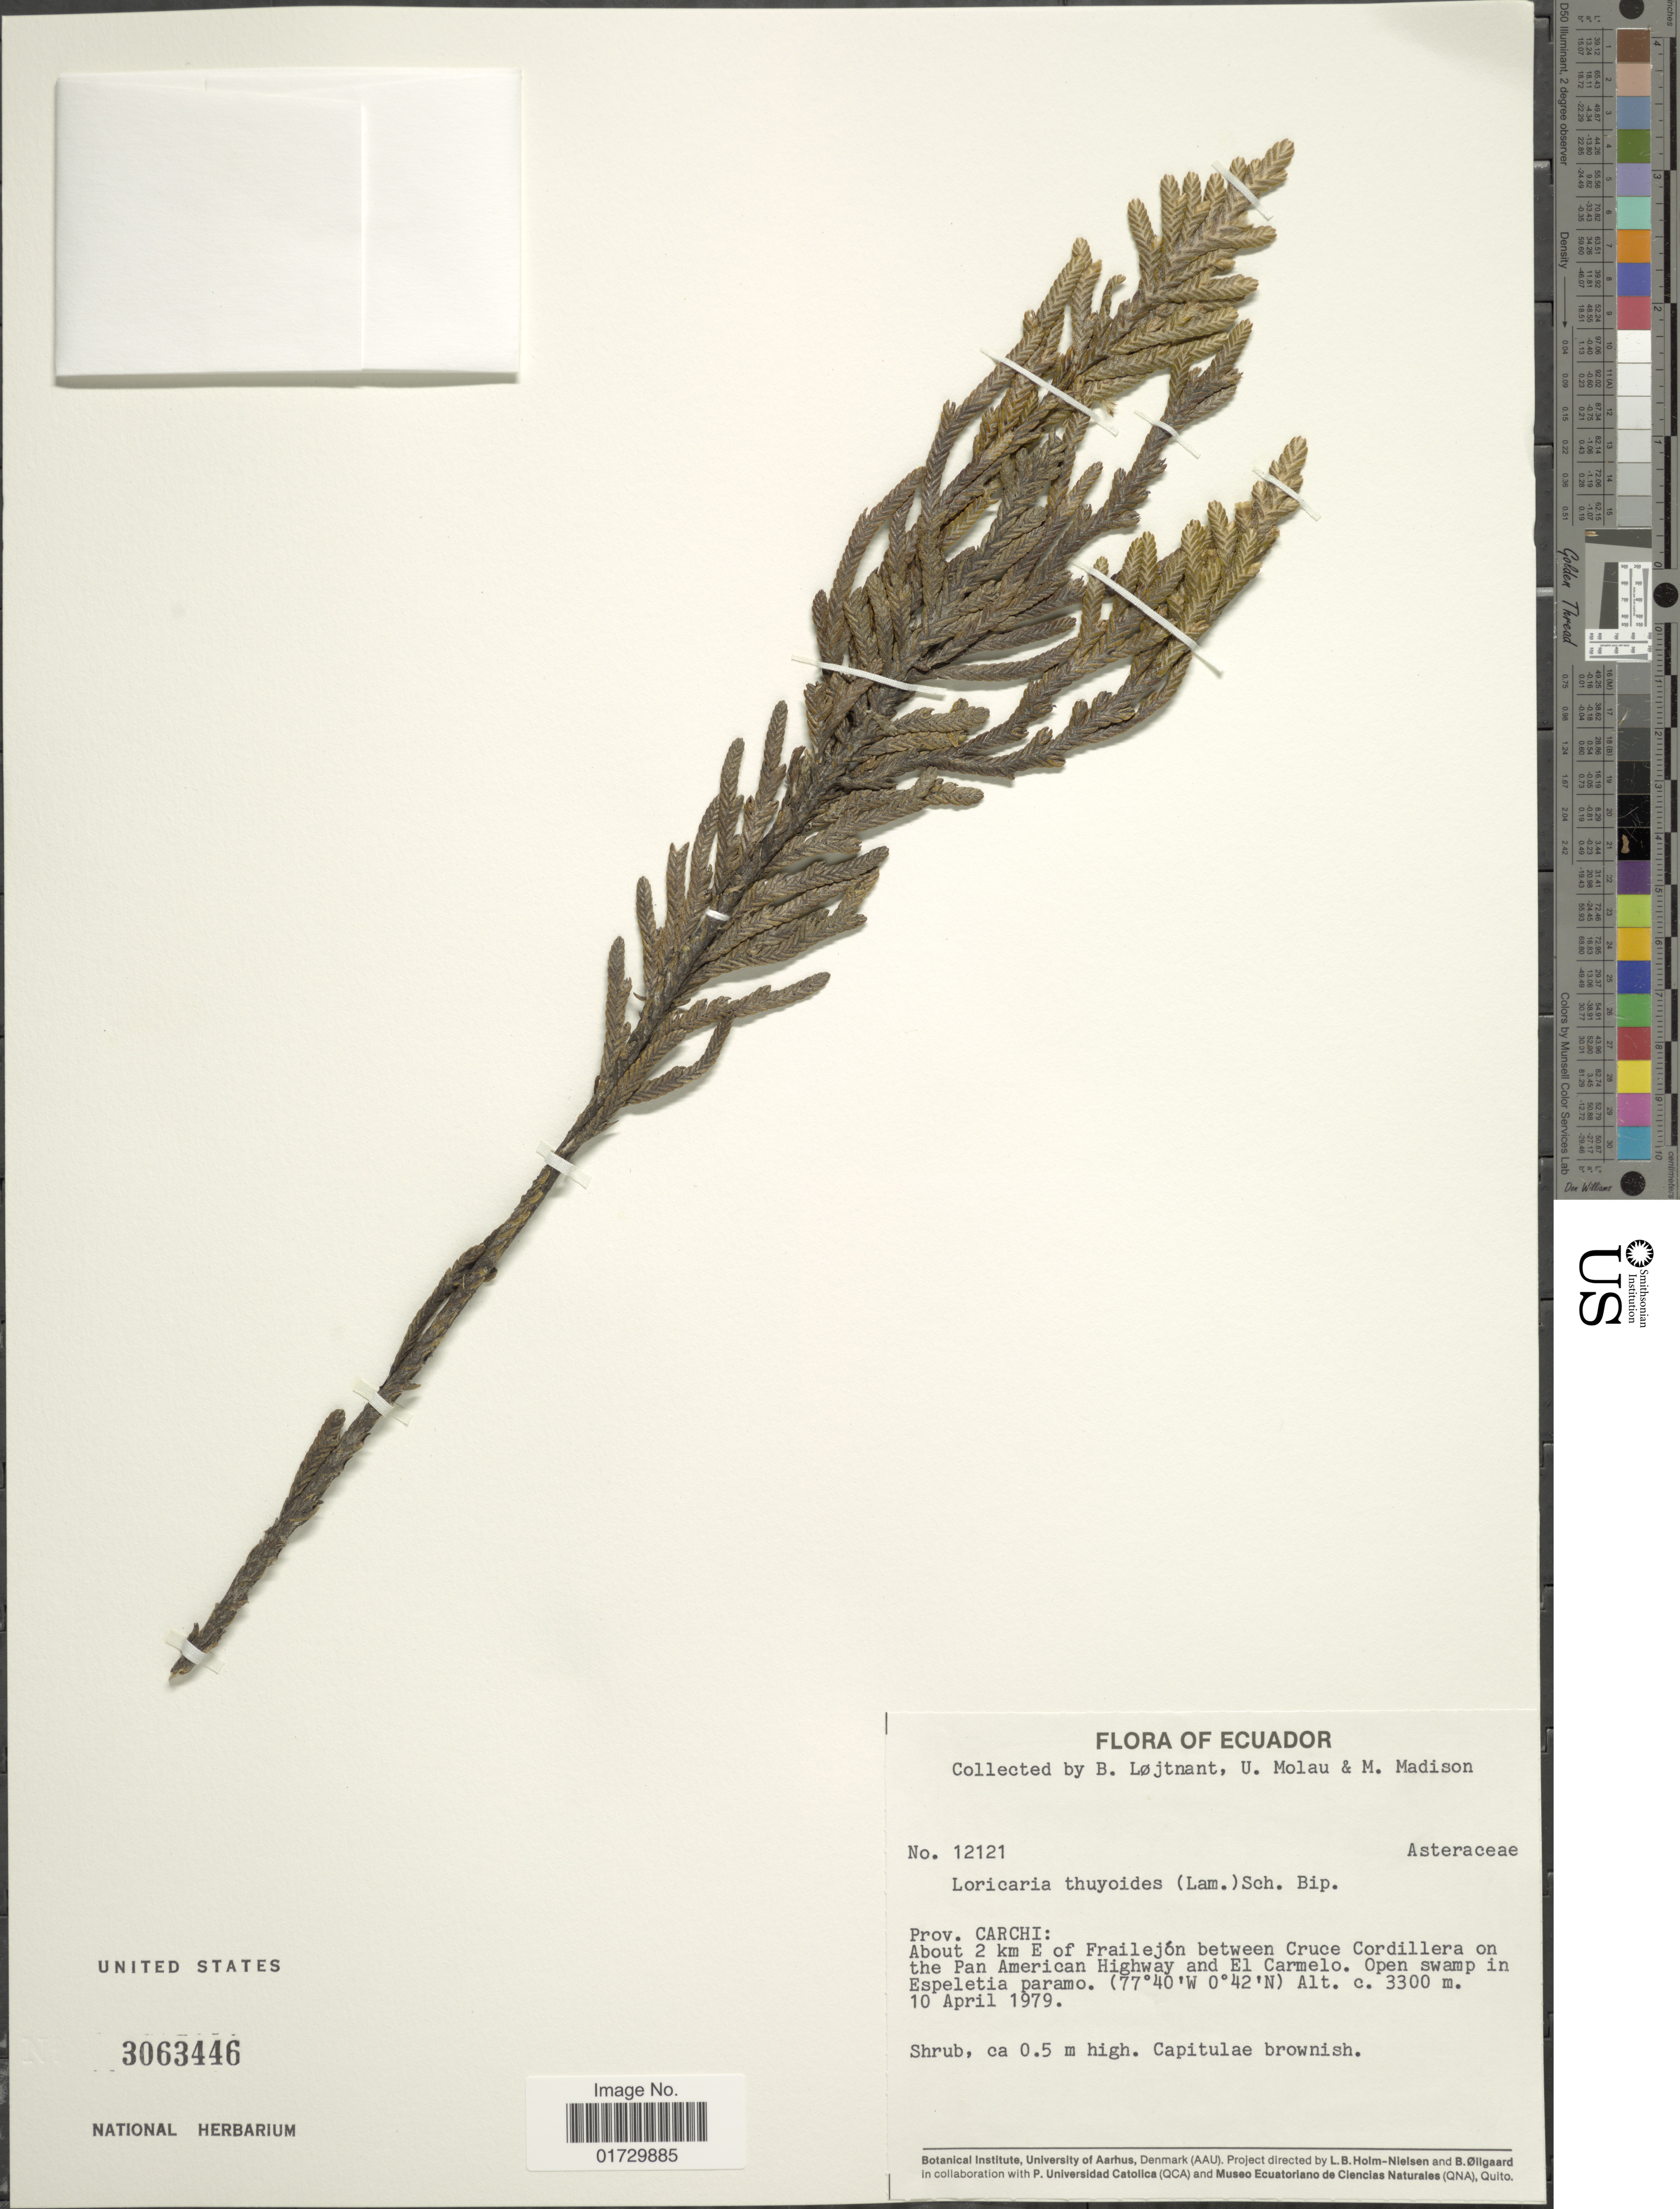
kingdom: Plantae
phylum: Tracheophyta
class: Magnoliopsida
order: Asterales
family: Asteraceae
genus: Loricaria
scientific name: Loricaria thuyoides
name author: (Lam.) Sch. Bip.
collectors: B. Löjtnant, U. Molau & M. Madison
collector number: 12121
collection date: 1979-04-10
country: Ecuador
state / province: Carchi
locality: About 2 km E of Frailejon between Cruce Cordillera on the Pan American Highway and El Carmelo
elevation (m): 3300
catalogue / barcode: US 3063446